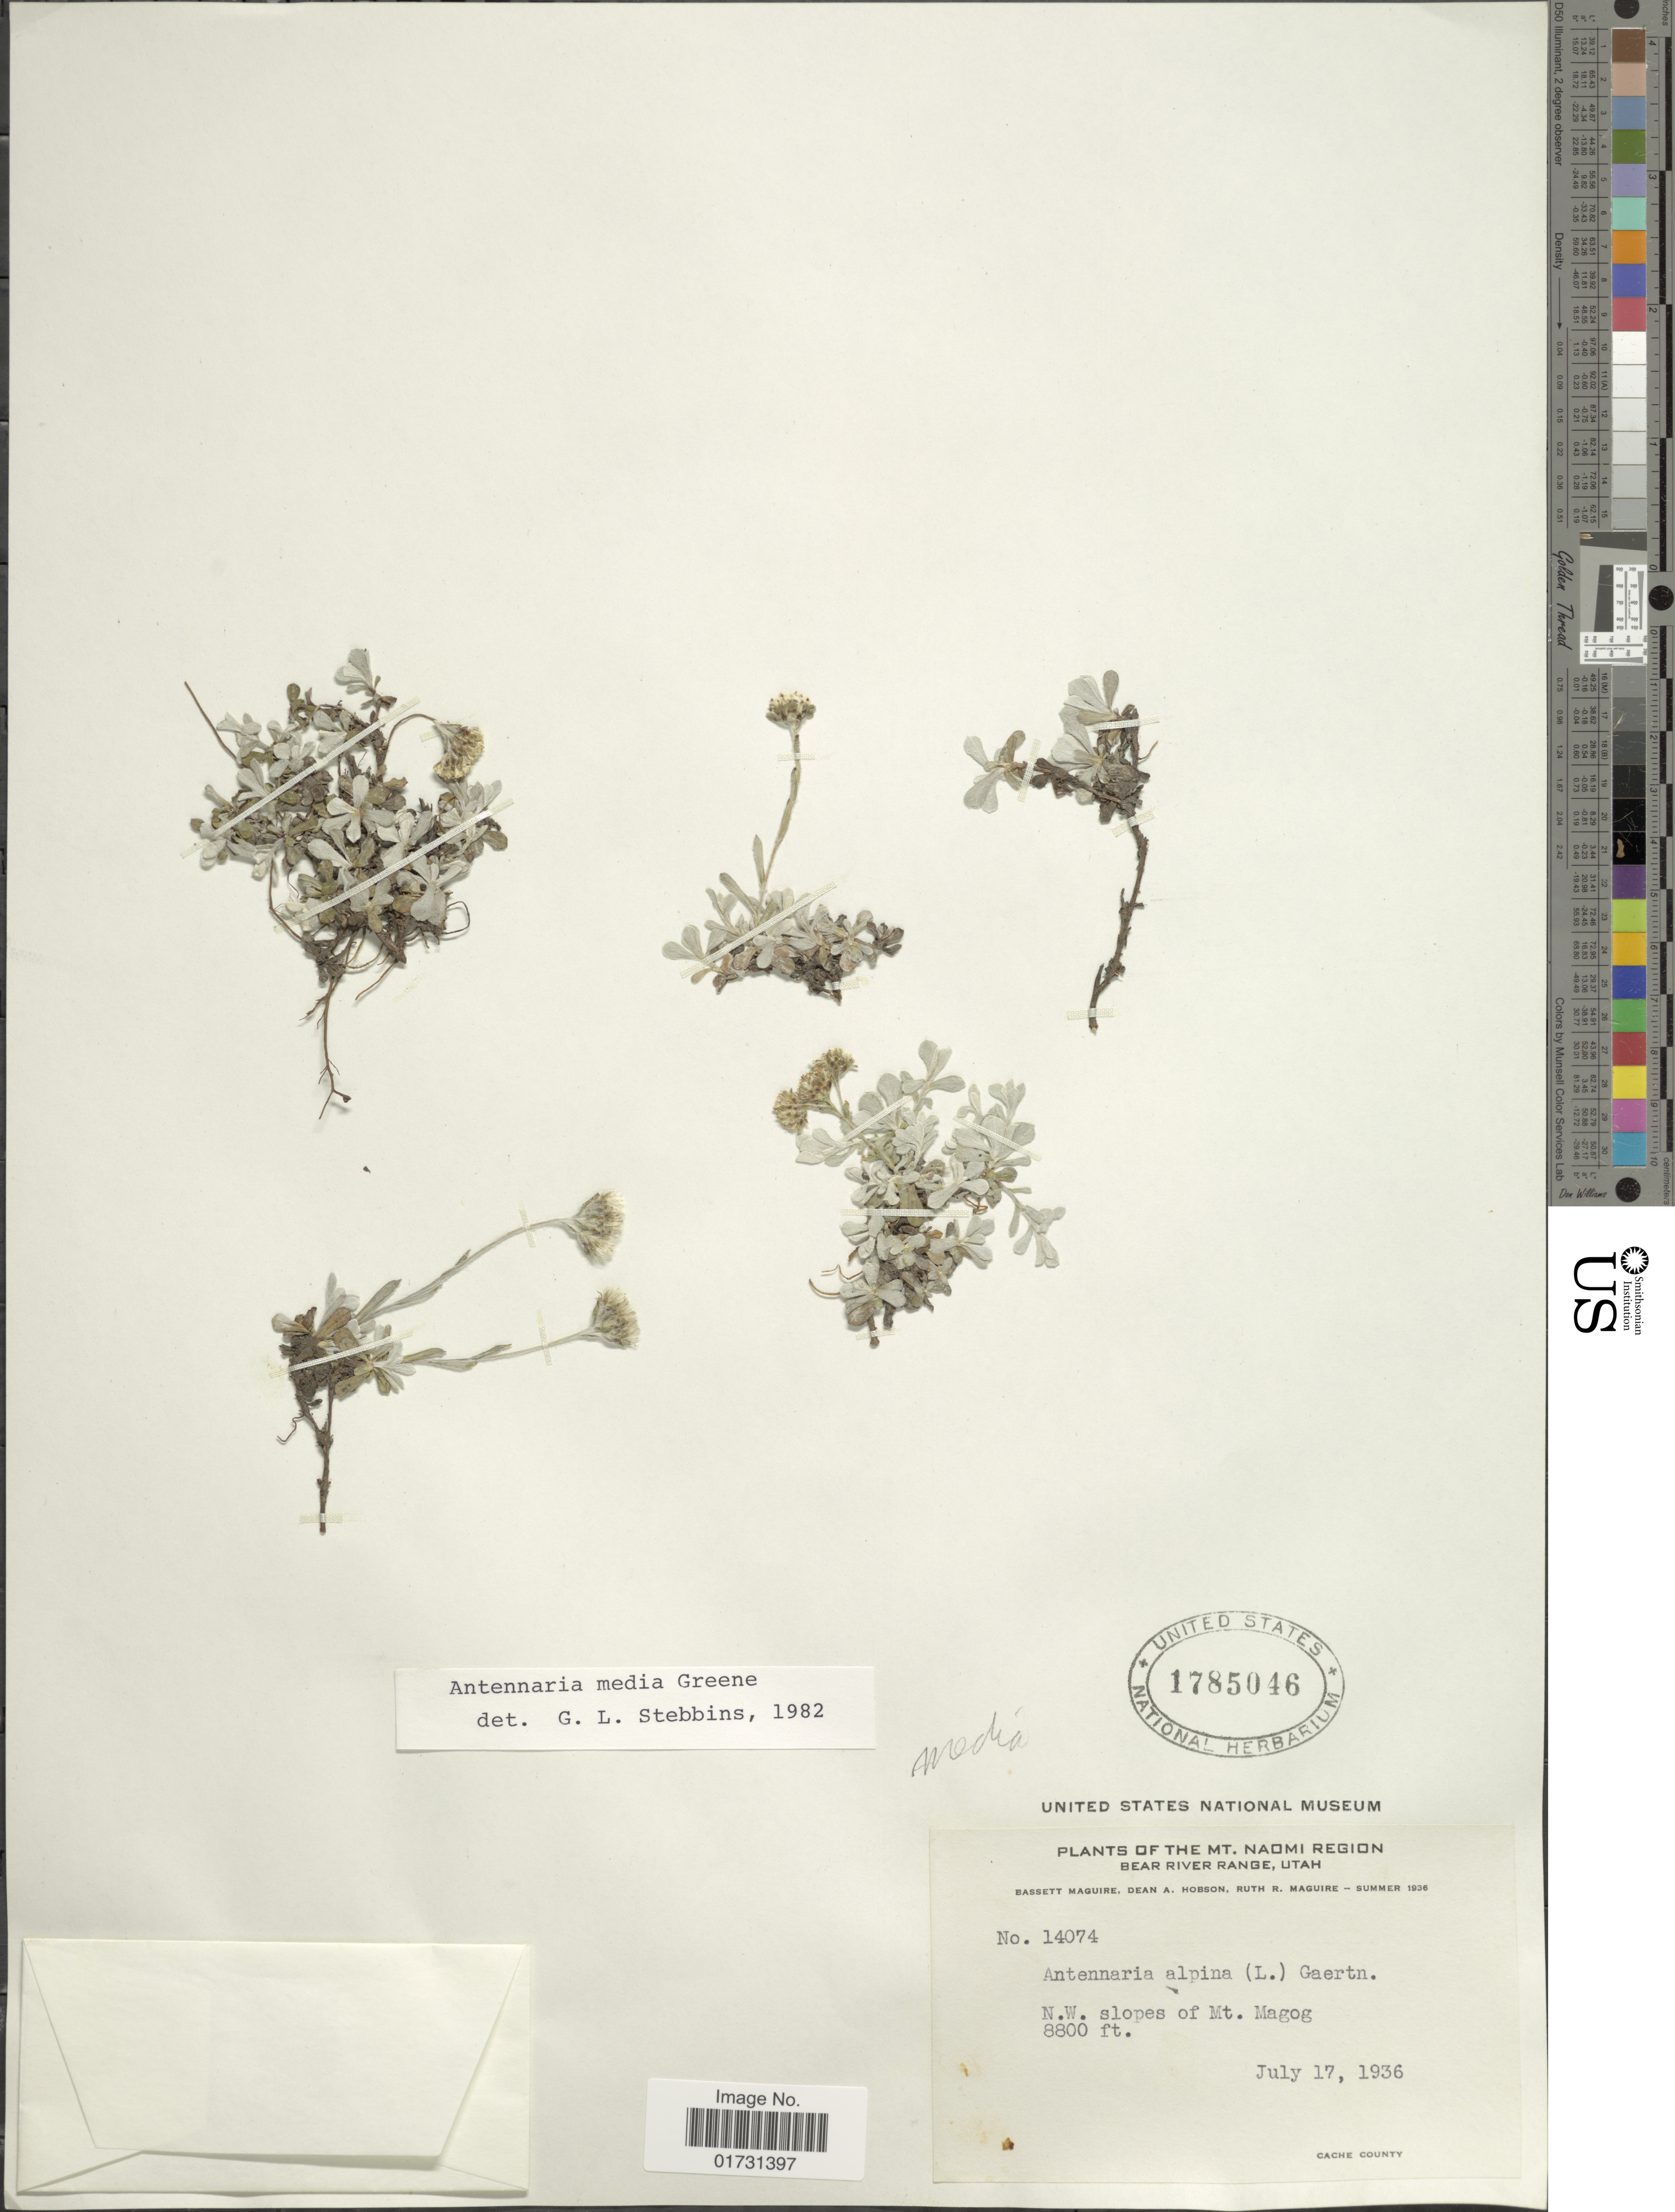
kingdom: Plantae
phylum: Tracheophyta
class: Magnoliopsida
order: Asterales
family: Asteraceae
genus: Antennaria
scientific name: Antennaria media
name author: Greene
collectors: B. Maguire, D. Hobson & R. R. Maguire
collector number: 147074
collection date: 1936-07-17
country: United States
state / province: Utah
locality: The Mt. Naomi Region, Bear River Range, Utah, N. W. slopes of Mt. Magog, Cache county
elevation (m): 2682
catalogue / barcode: US 1785046